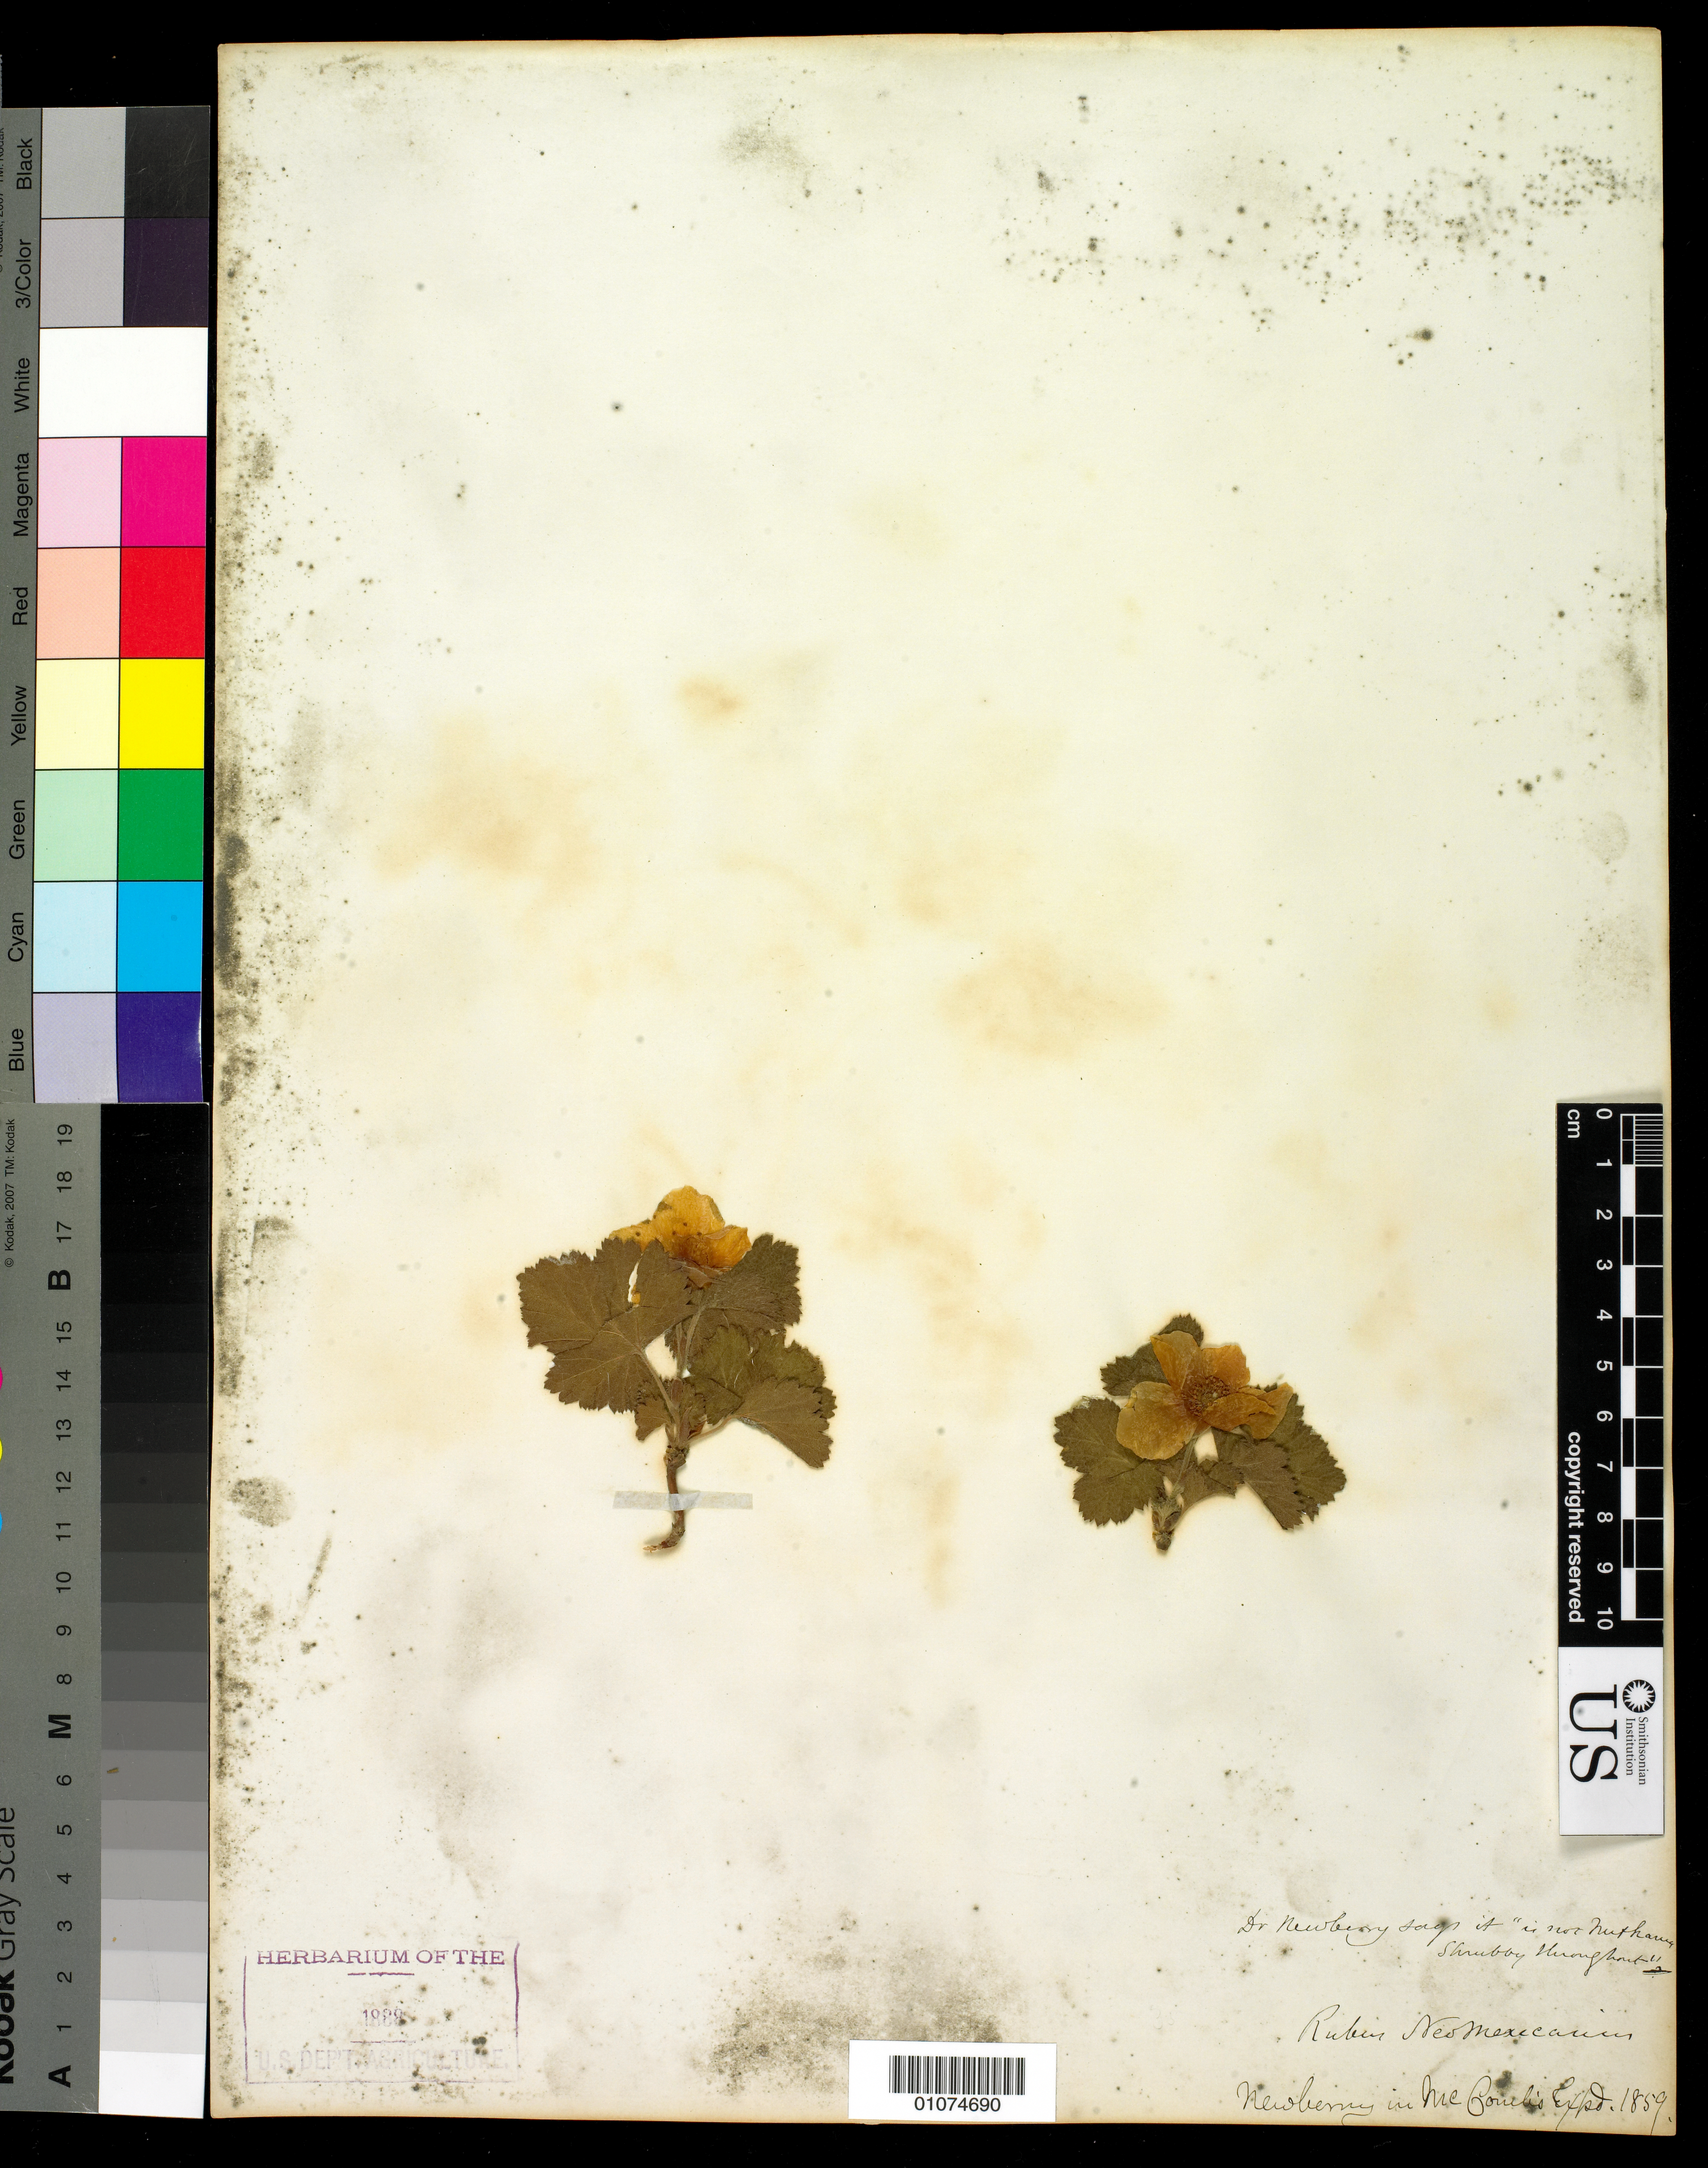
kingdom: Plantae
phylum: Tracheophyta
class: Magnoliopsida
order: Rosales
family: Rosaceae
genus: Rubus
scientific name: Rubus neomexicanus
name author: A. Gray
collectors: -. Newberry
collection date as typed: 1859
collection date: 1859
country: United States